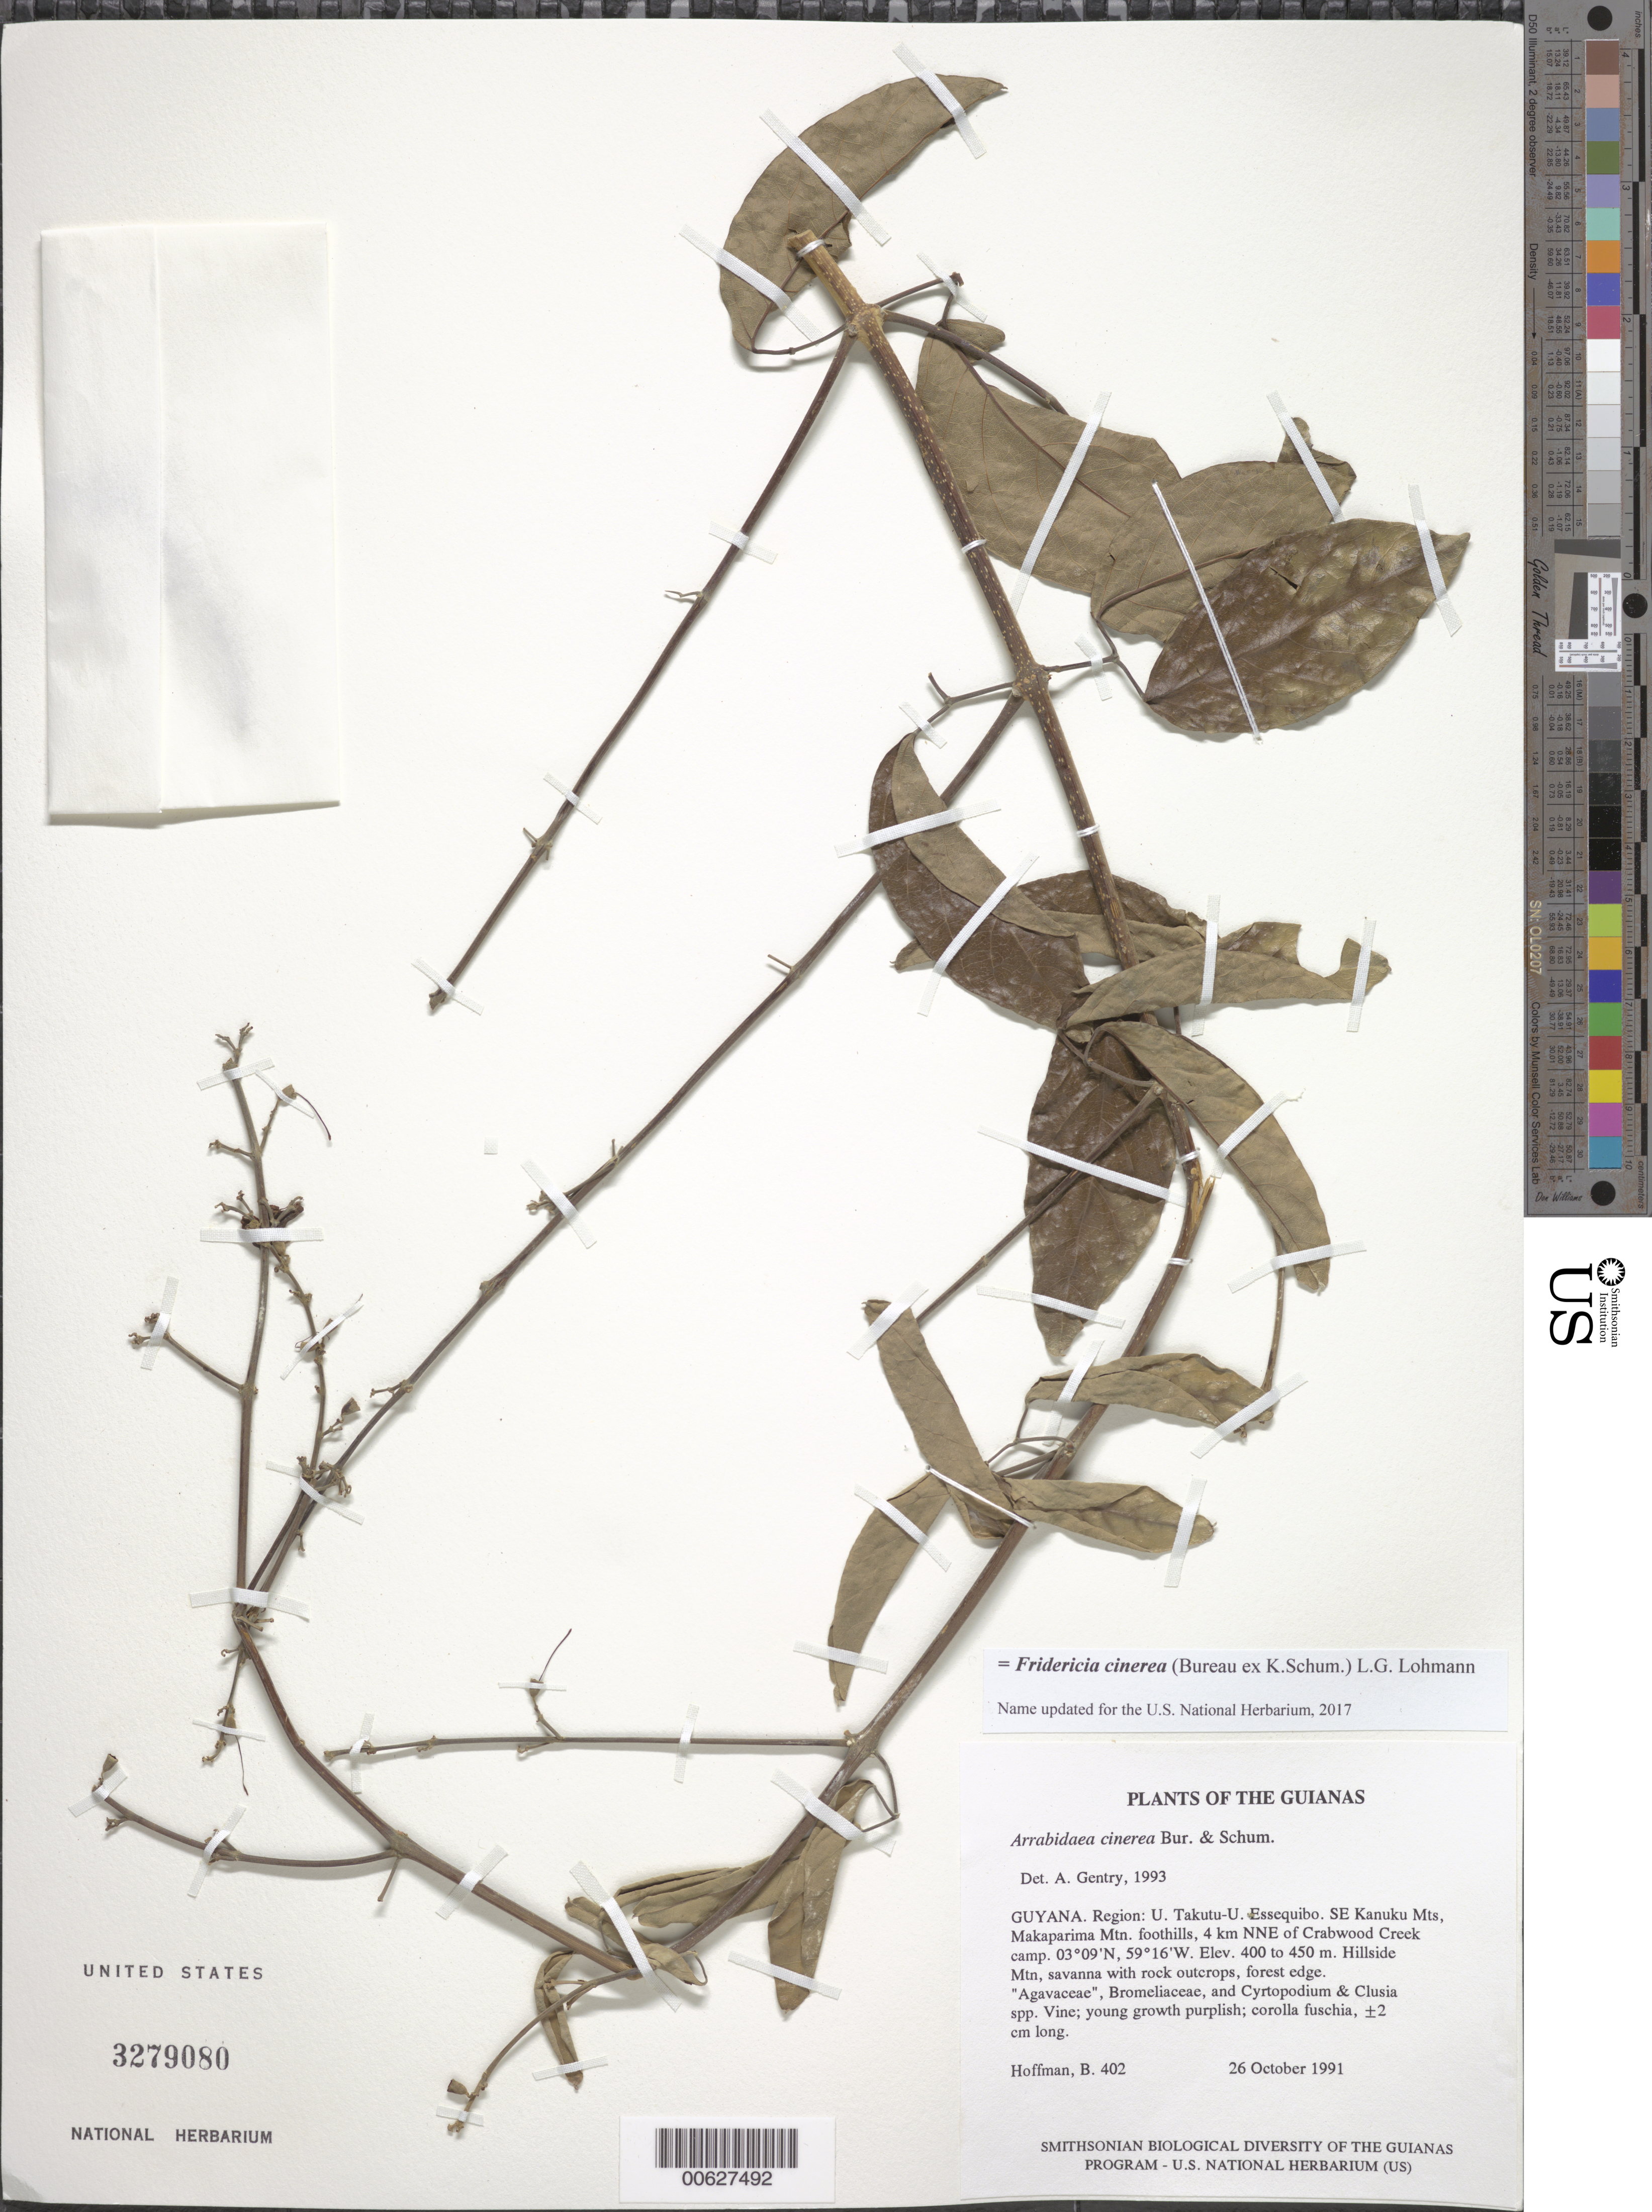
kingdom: Plantae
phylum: Tracheophyta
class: Magnoliopsida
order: Lamiales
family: Bignoniaceae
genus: Fridericia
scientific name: Fridericia cinerea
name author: (Bureau ex K. Schum.) L.G. Lohmann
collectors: B. Hoffman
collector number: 402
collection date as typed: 26 October 1991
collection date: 1991-10-26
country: Guyana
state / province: U. Takutu-U. Essequibo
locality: SE Kanuku Mts, Makaparima Mountain foothills, 4 km NNE of Crabwood Creek camp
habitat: Hillside mountain savanna with rock outcrops, forest edge. Bromeliaceae, and Cyrtopodium & Clusia spp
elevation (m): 400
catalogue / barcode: US 3279080